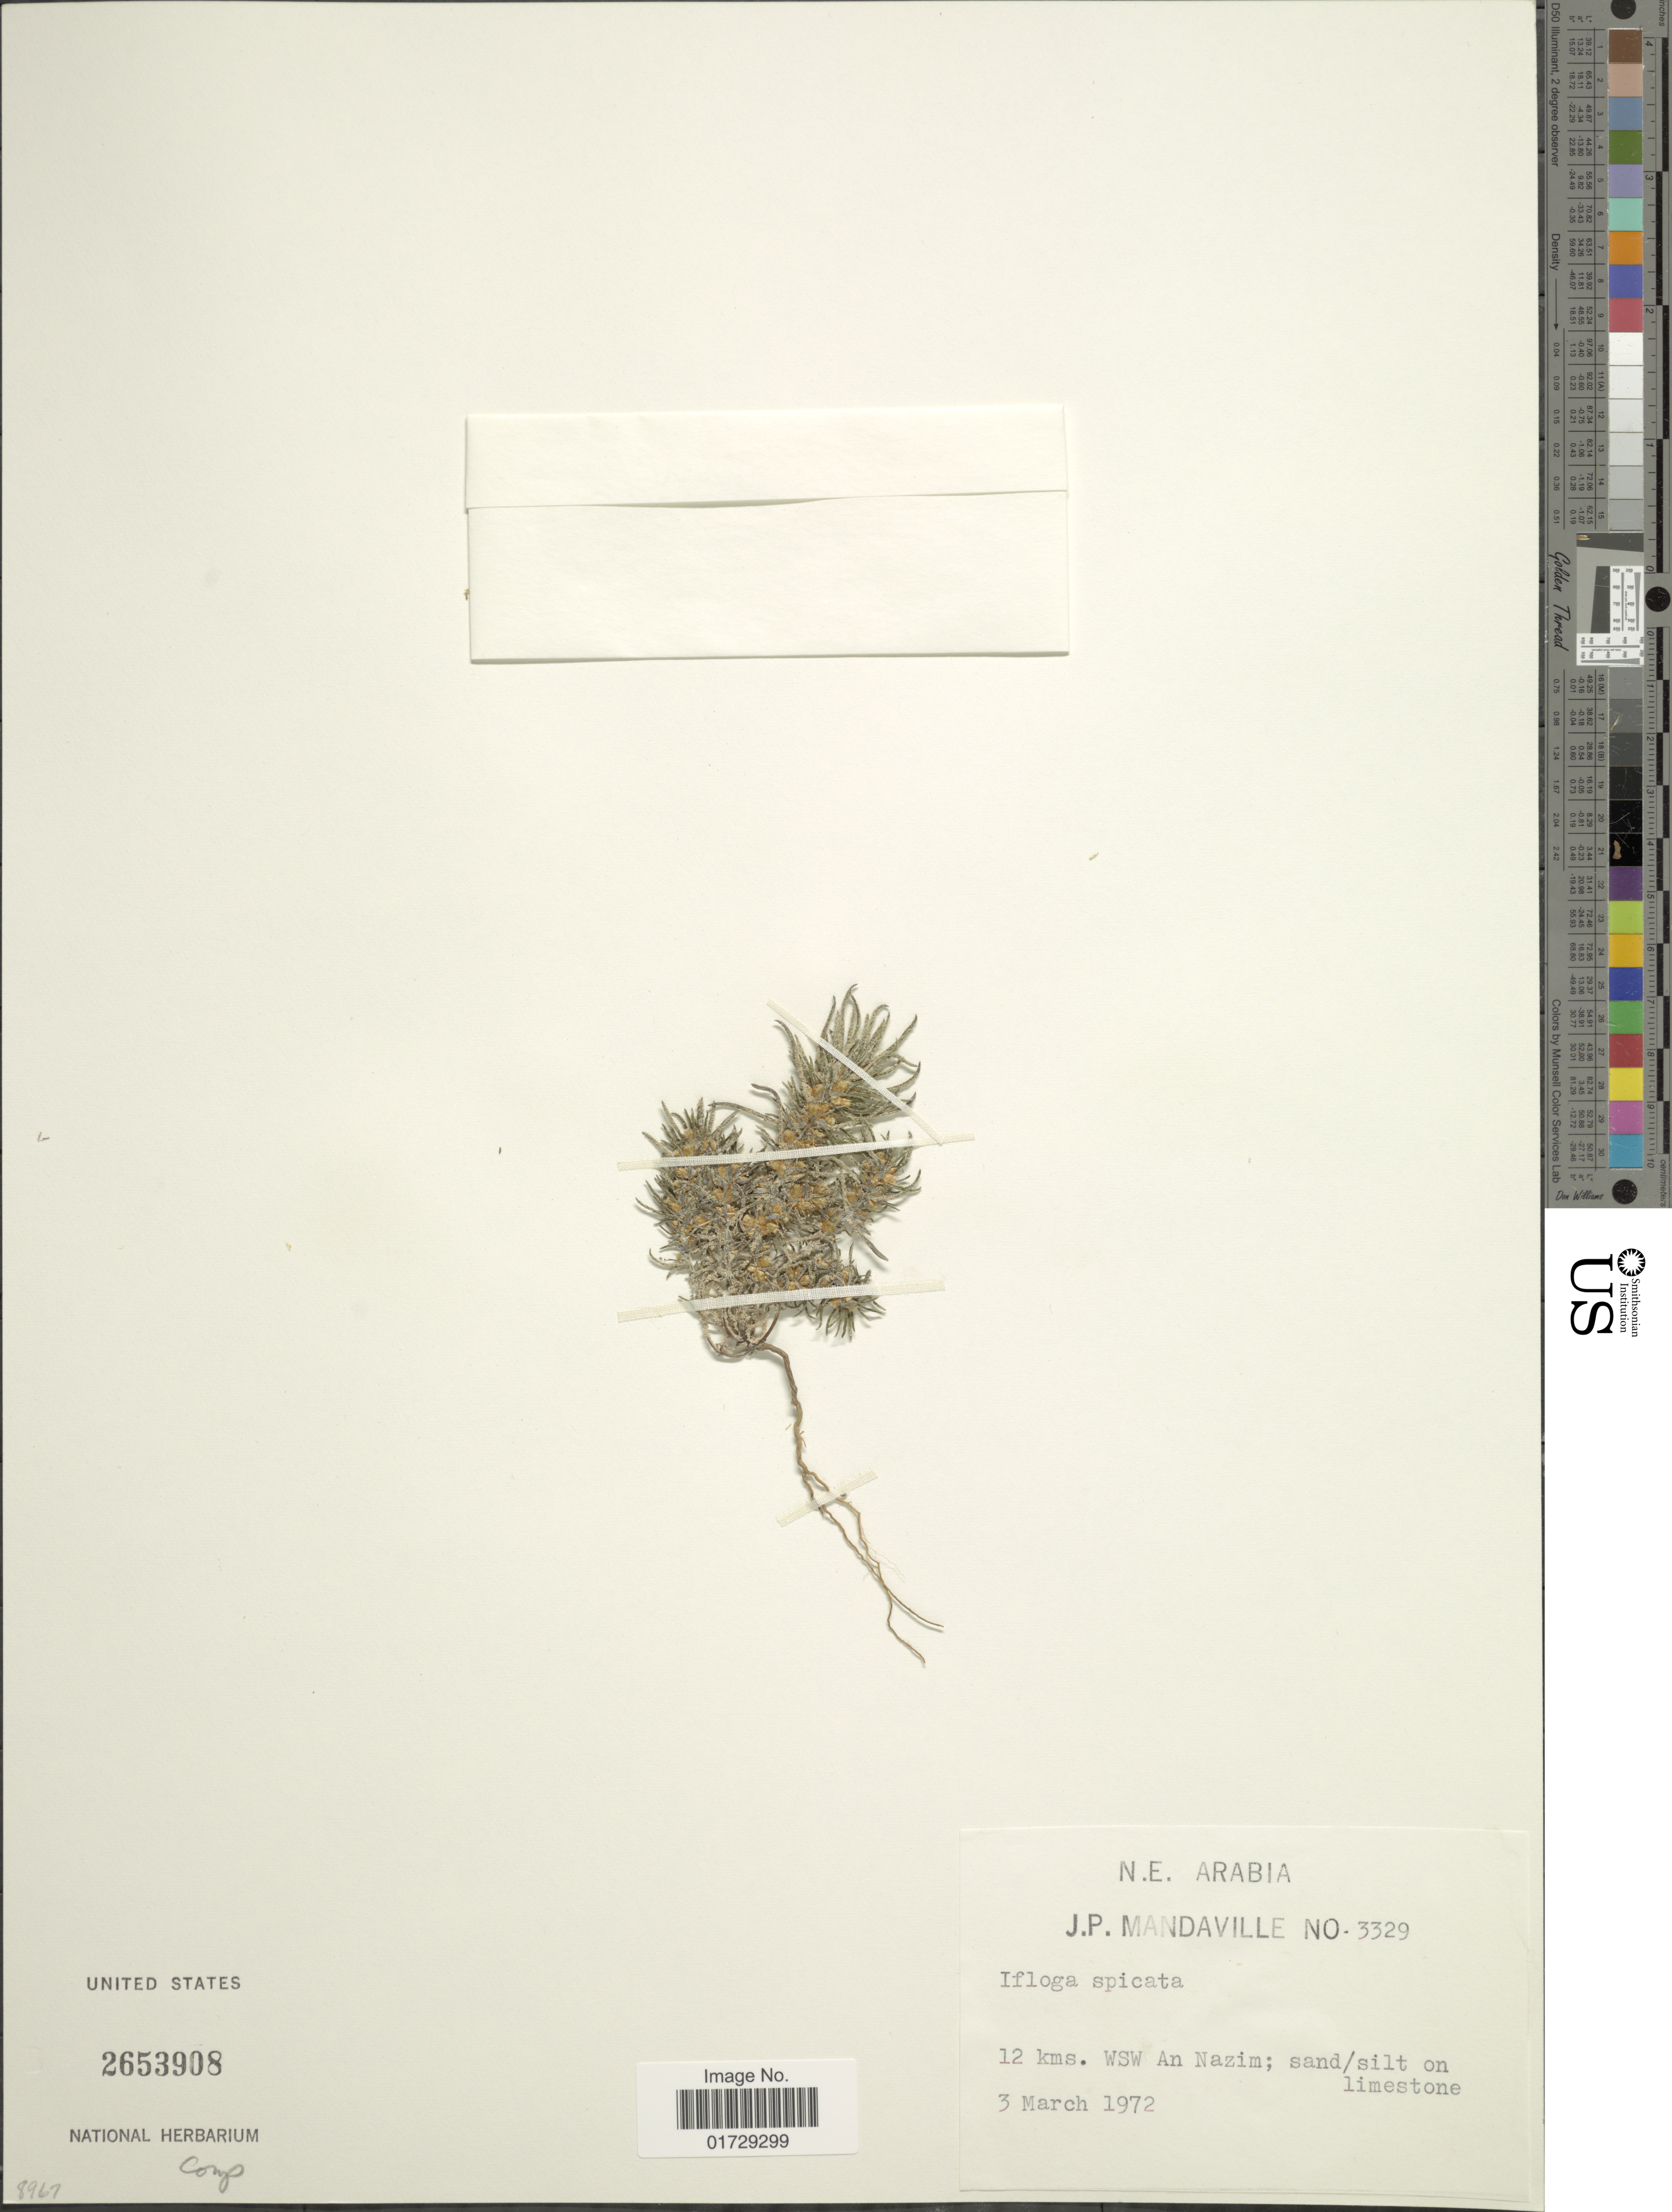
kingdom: Plantae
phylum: Tracheophyta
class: Magnoliopsida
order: Asterales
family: Asteraceae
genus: Ifloga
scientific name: Ifloga spicata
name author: (Forssk.) Sch. Bip.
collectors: J. Mandaville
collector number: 3329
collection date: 1972-03-03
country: Saudi Arabia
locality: N.E. Arabia, 12 kms. WSW An Nazim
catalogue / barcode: US 2653908